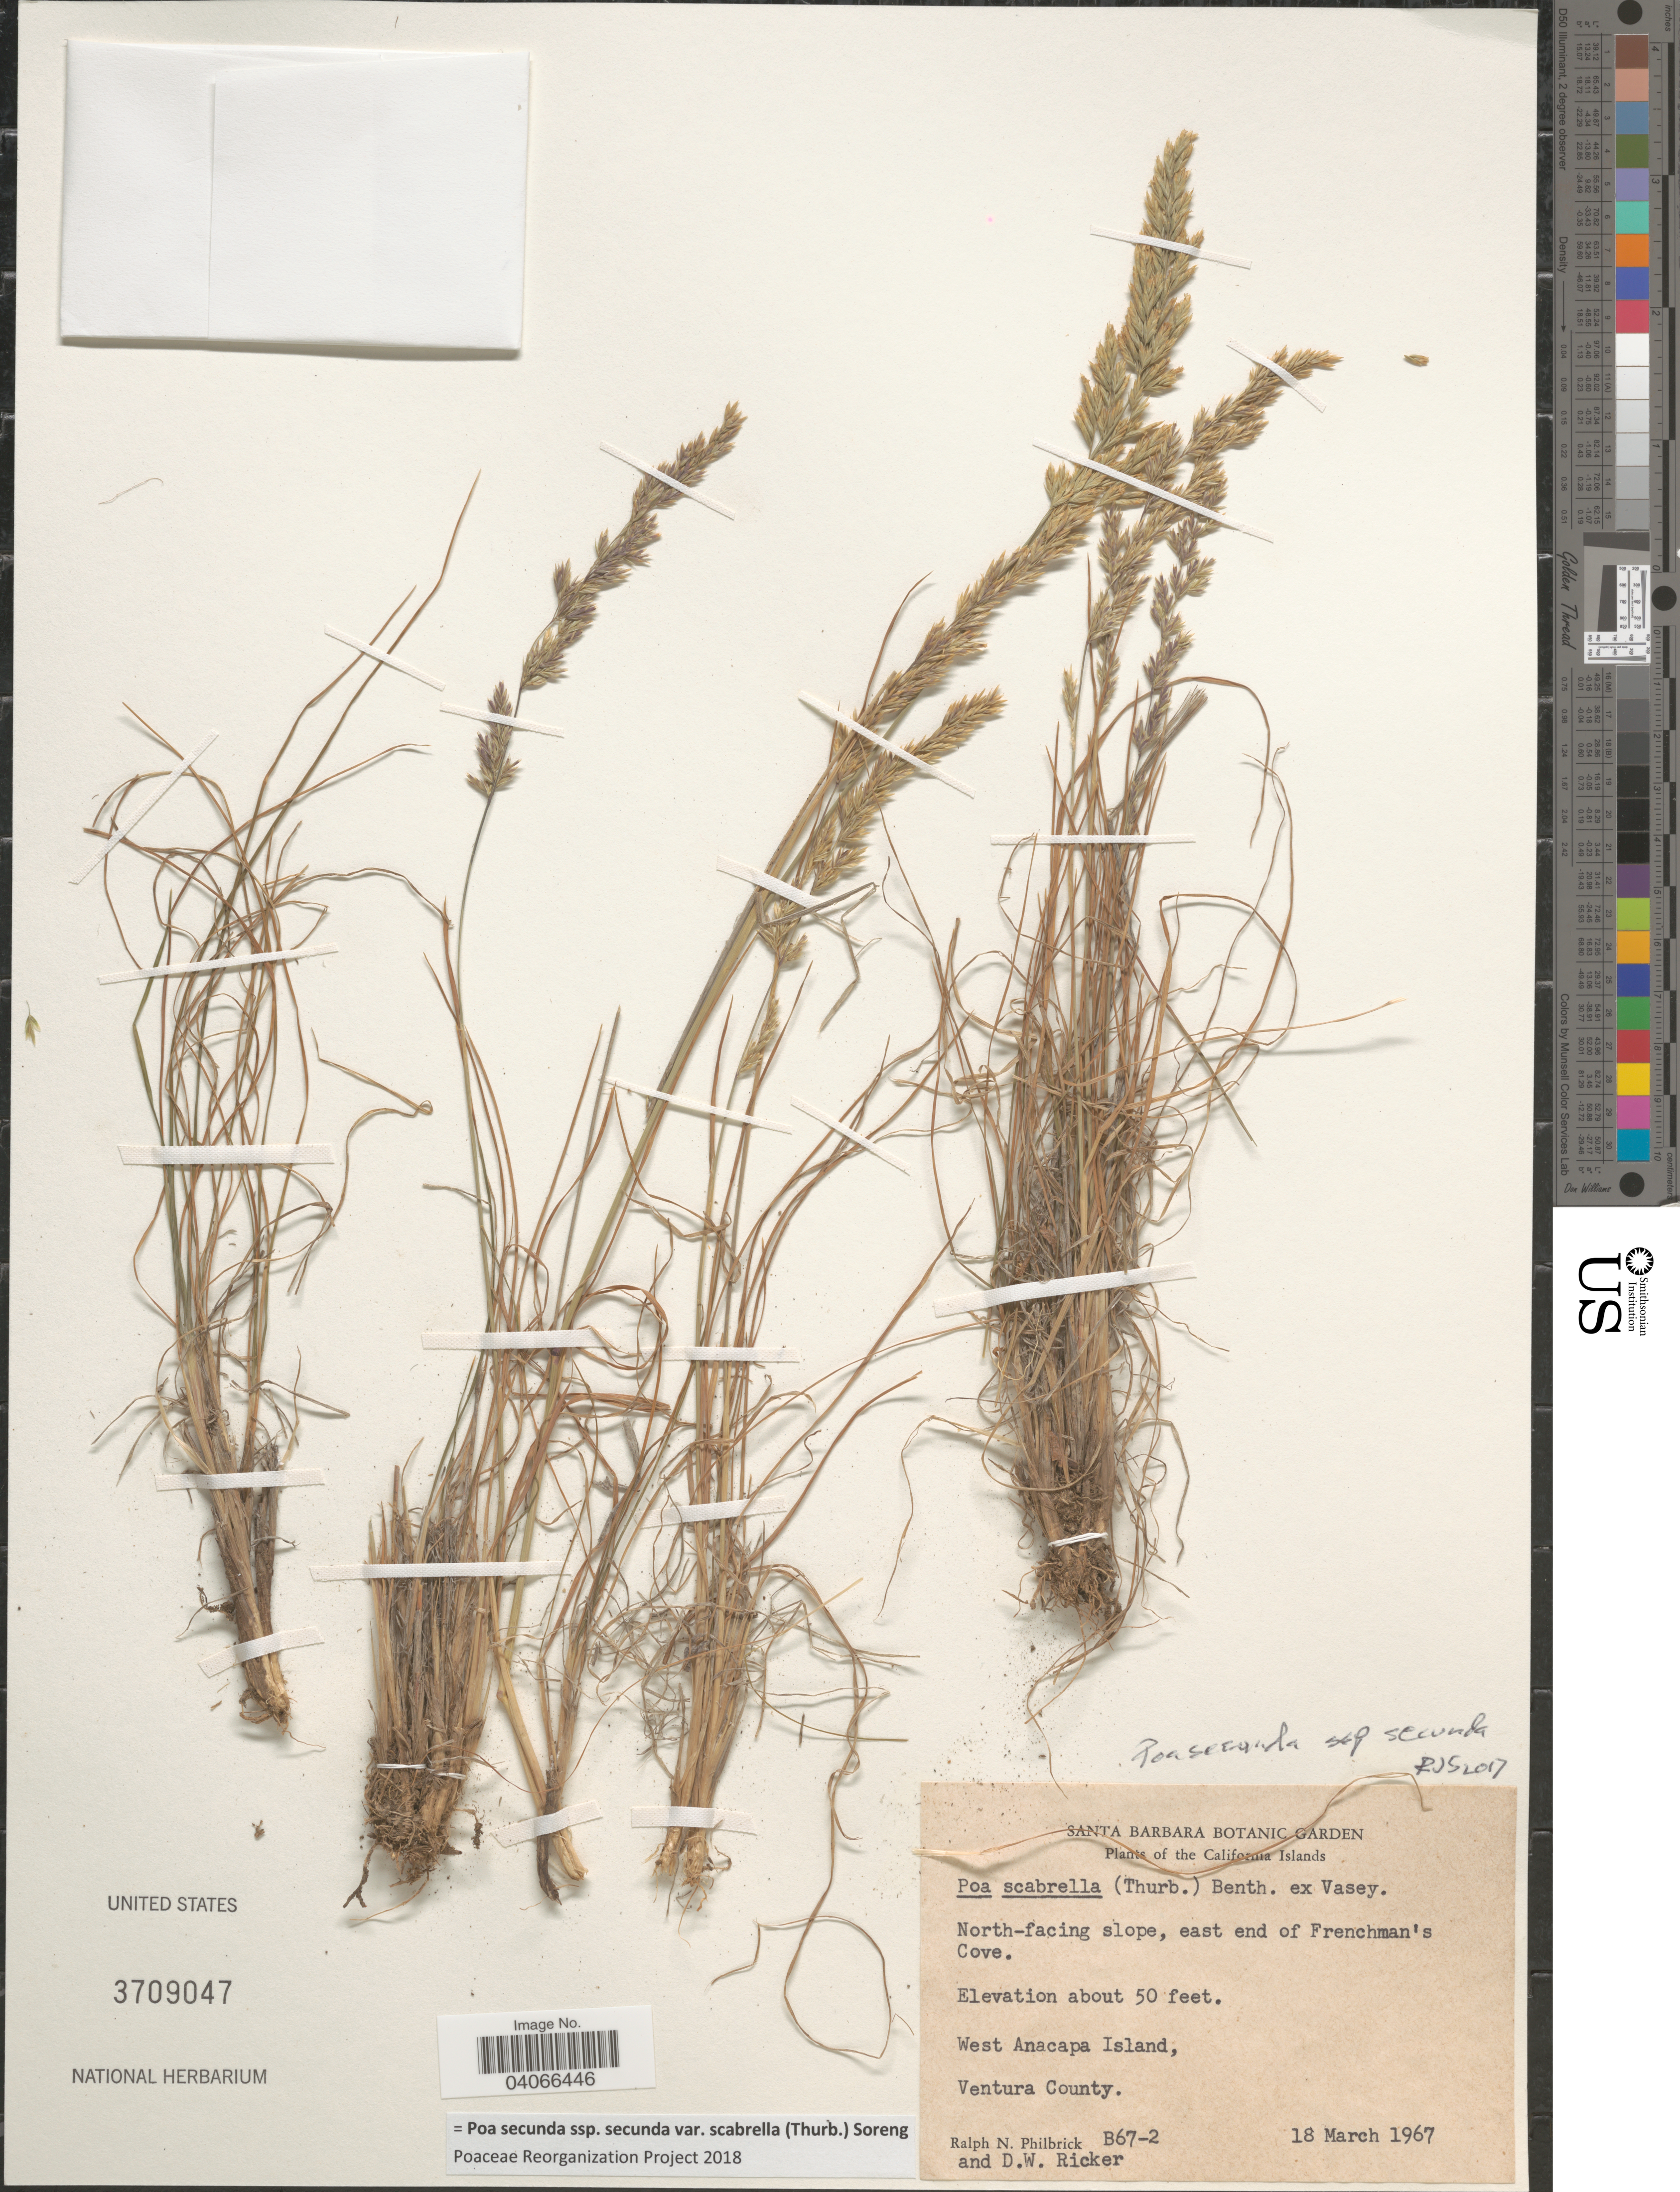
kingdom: Plantae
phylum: Tracheophyta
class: Liliopsida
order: Poales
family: Poaceae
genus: Poa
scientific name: Poa secunda subsp. secunda var. scabrella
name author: (Thurb.) Soreng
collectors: R. Philbrick & Ricker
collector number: B67-2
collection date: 1967-03-18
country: United States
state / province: California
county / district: Ventura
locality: California Islands. North-facing slope, east end of Frenchman's Cove. West Anacapa Island, Ventura County.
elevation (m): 15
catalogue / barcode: US 3709047